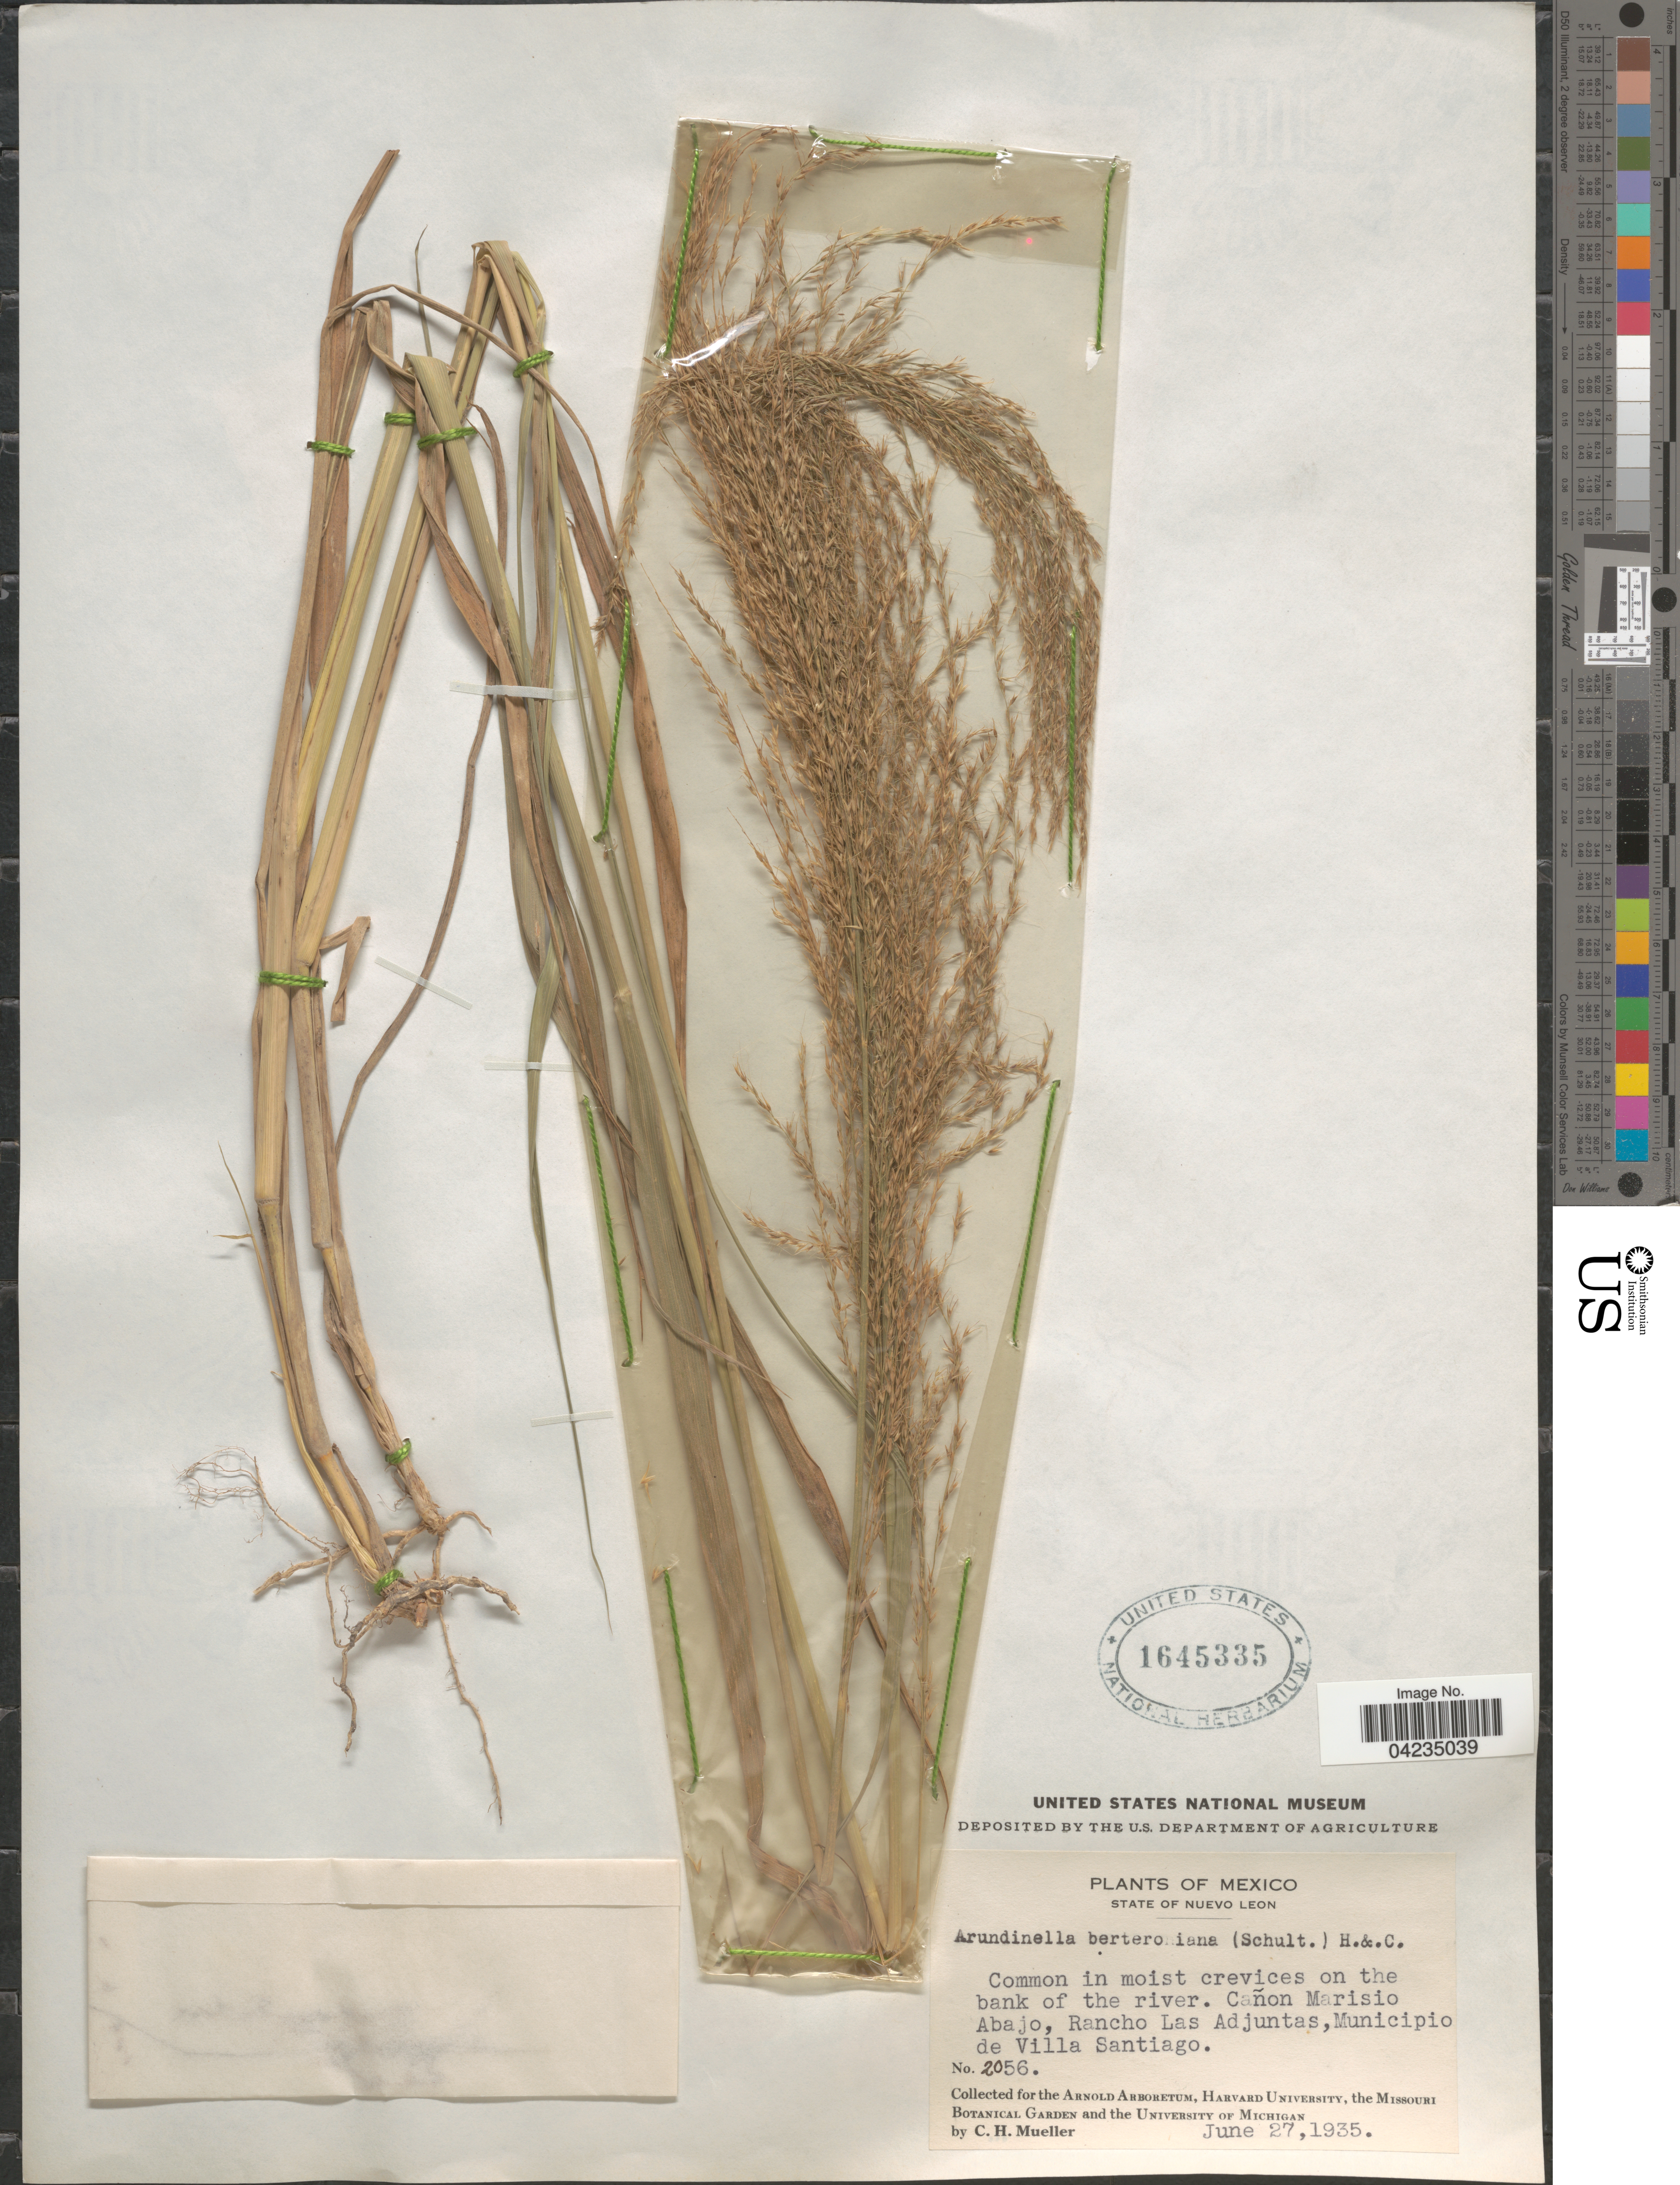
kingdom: Plantae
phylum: Tracheophyta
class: Liliopsida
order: Poales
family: Poaceae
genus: Arundinella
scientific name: Arundinella berteroniana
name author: (Schult.) Hitchc. & Chase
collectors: C. H. Mueller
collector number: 2056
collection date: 1935-06-27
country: Mexico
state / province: Nuevo León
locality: Common in moist crevices on the bank of the river. Cañon Marisio Abajo, Rancho Las Adjuntas,Municipio de Villa Santiago.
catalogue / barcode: US 1645335